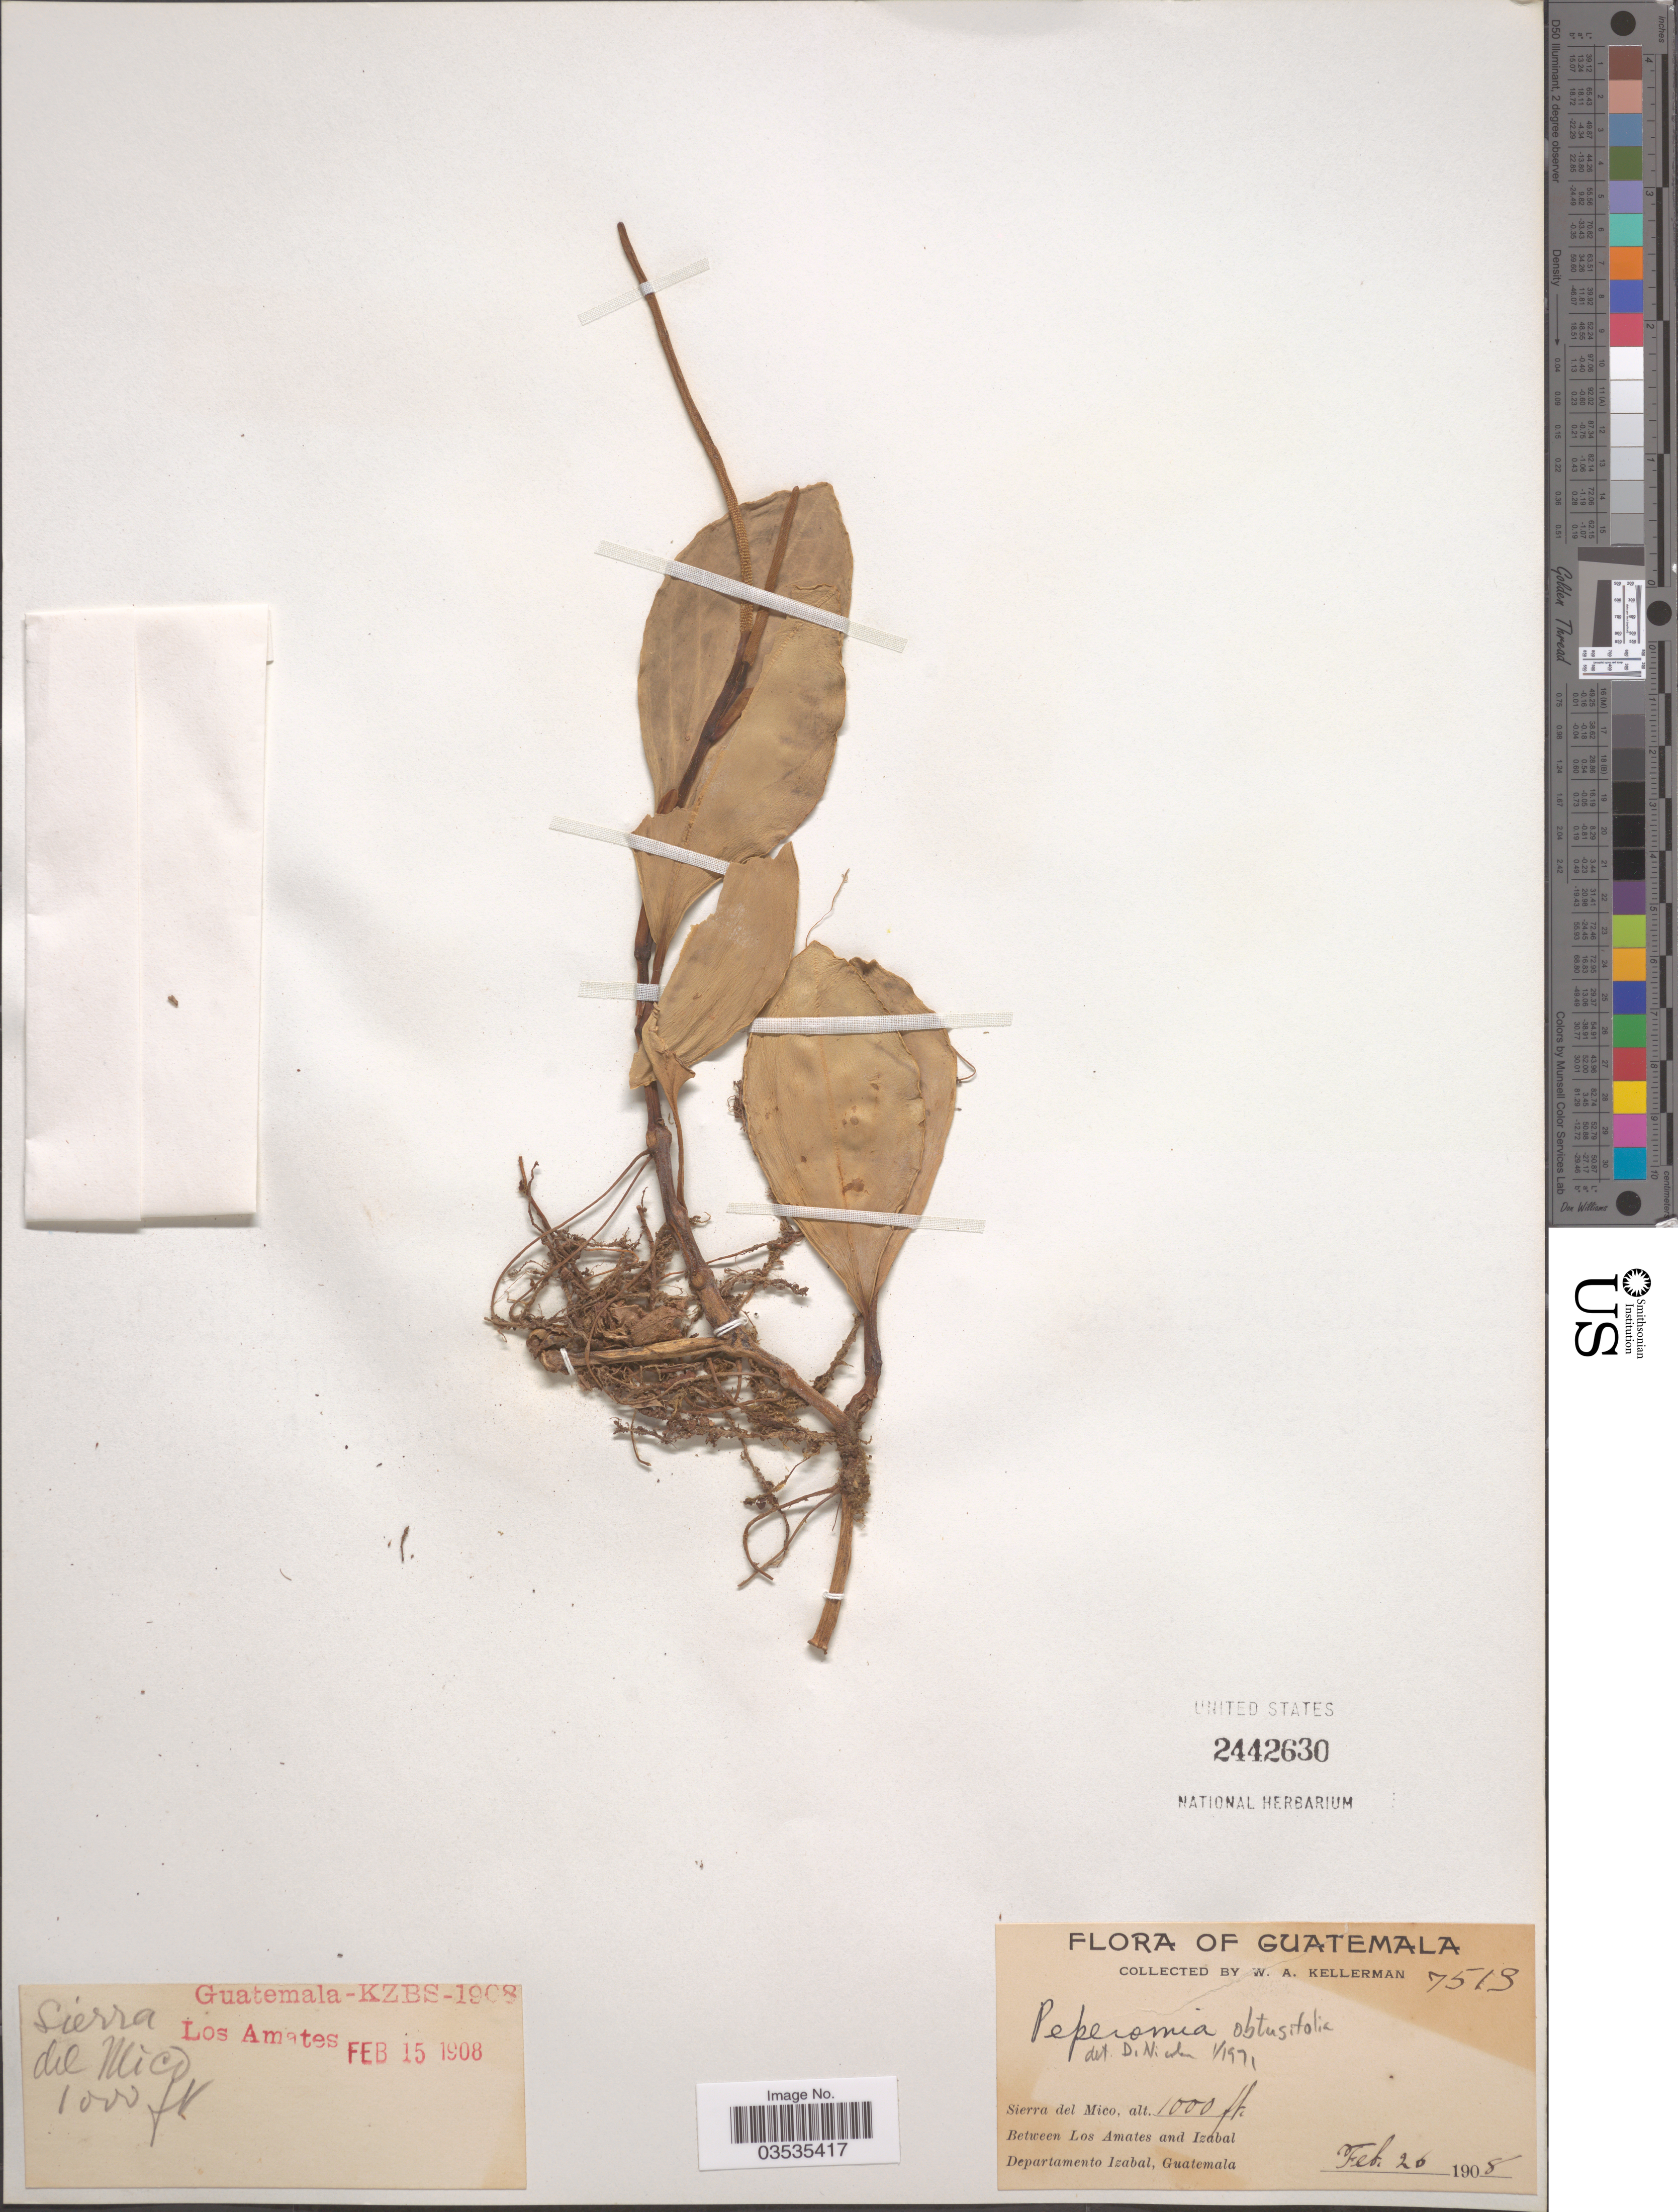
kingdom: Plantae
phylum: Tracheophyta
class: Magnoliopsida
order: Piperales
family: Piperaceae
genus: Peperomia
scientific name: Peperomia obtusifolia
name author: (L.) A. Dietr.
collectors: W. Kellerman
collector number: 7513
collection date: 1908-02-26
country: Guatemala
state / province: Izabal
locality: Sierra del Mico. Between Los Amates and Izabal. Departamento Izabal.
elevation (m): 305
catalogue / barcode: US 2442630